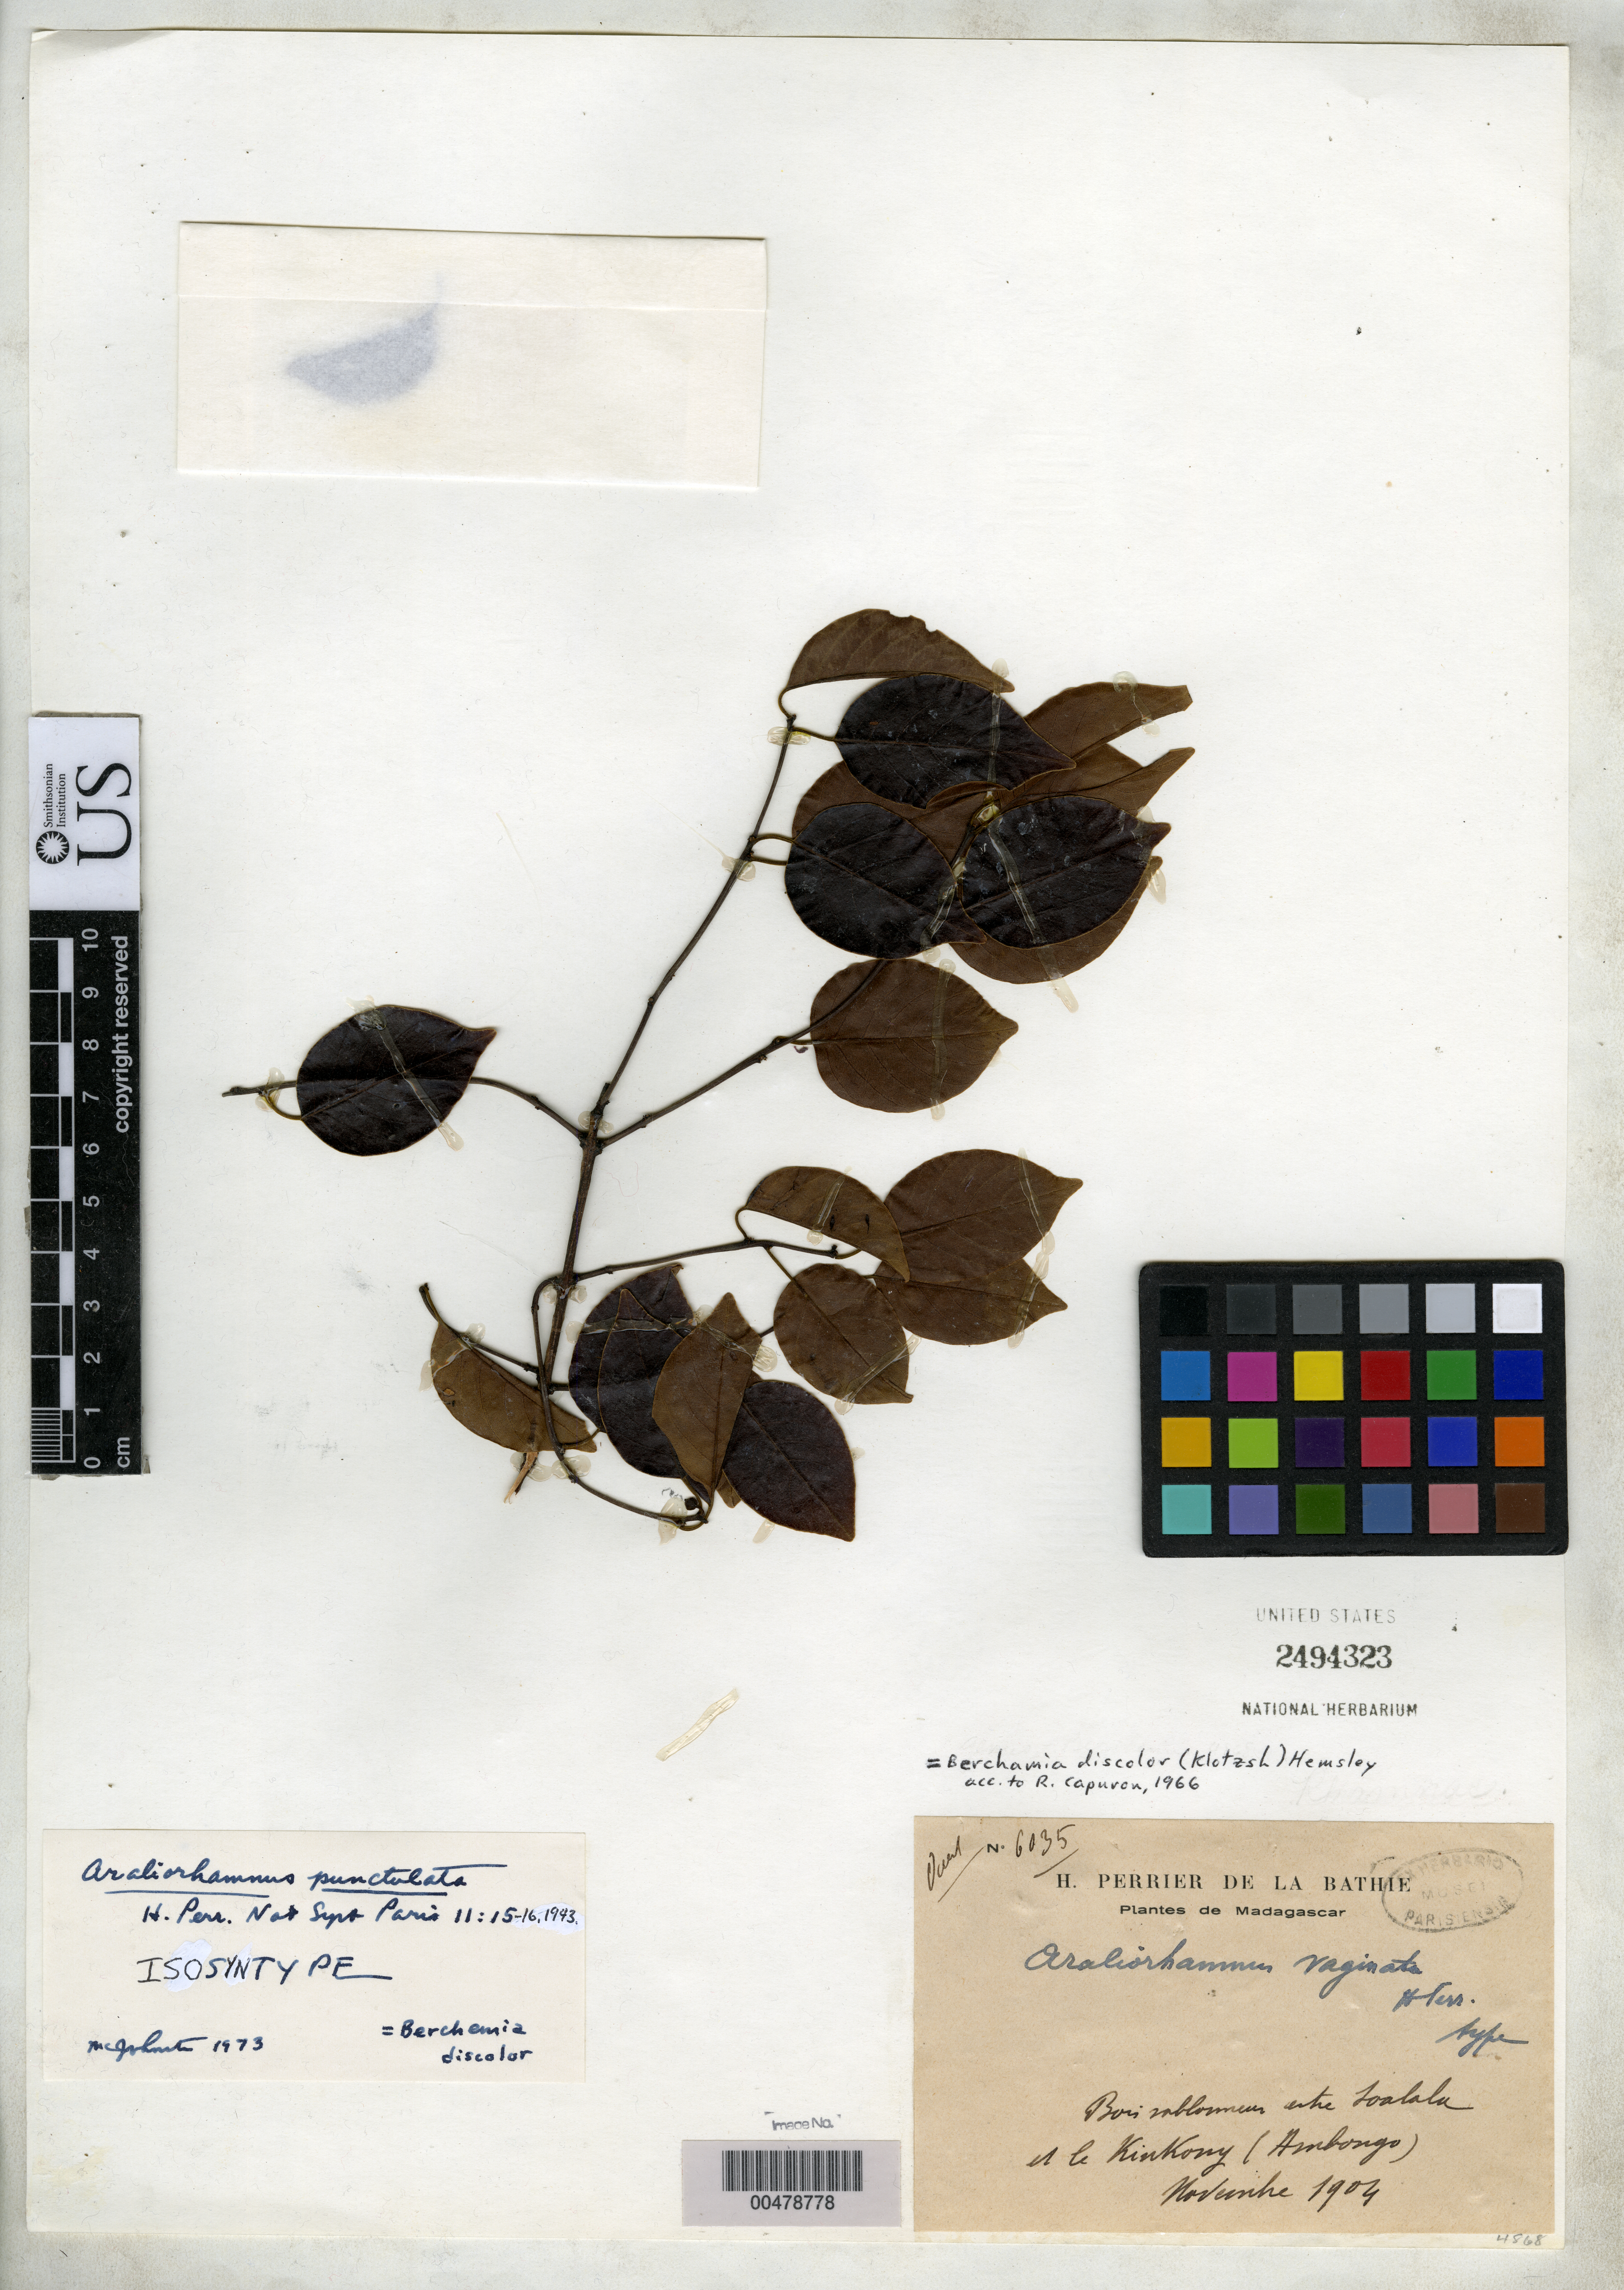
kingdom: Plantae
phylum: Tracheophyta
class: Magnoliopsida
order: Rosales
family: Rhamnaceae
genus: Araliorhamnus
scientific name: Araliorhamnus punctulata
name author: H. Perrier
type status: Isosyntype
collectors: H. Perrier de la Bâthie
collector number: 6035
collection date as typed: Nov 1904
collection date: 1904-11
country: Madagascar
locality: Bois(inblomum) entre Jialala et le Kinkony (Ambongo).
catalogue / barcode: US 2494323